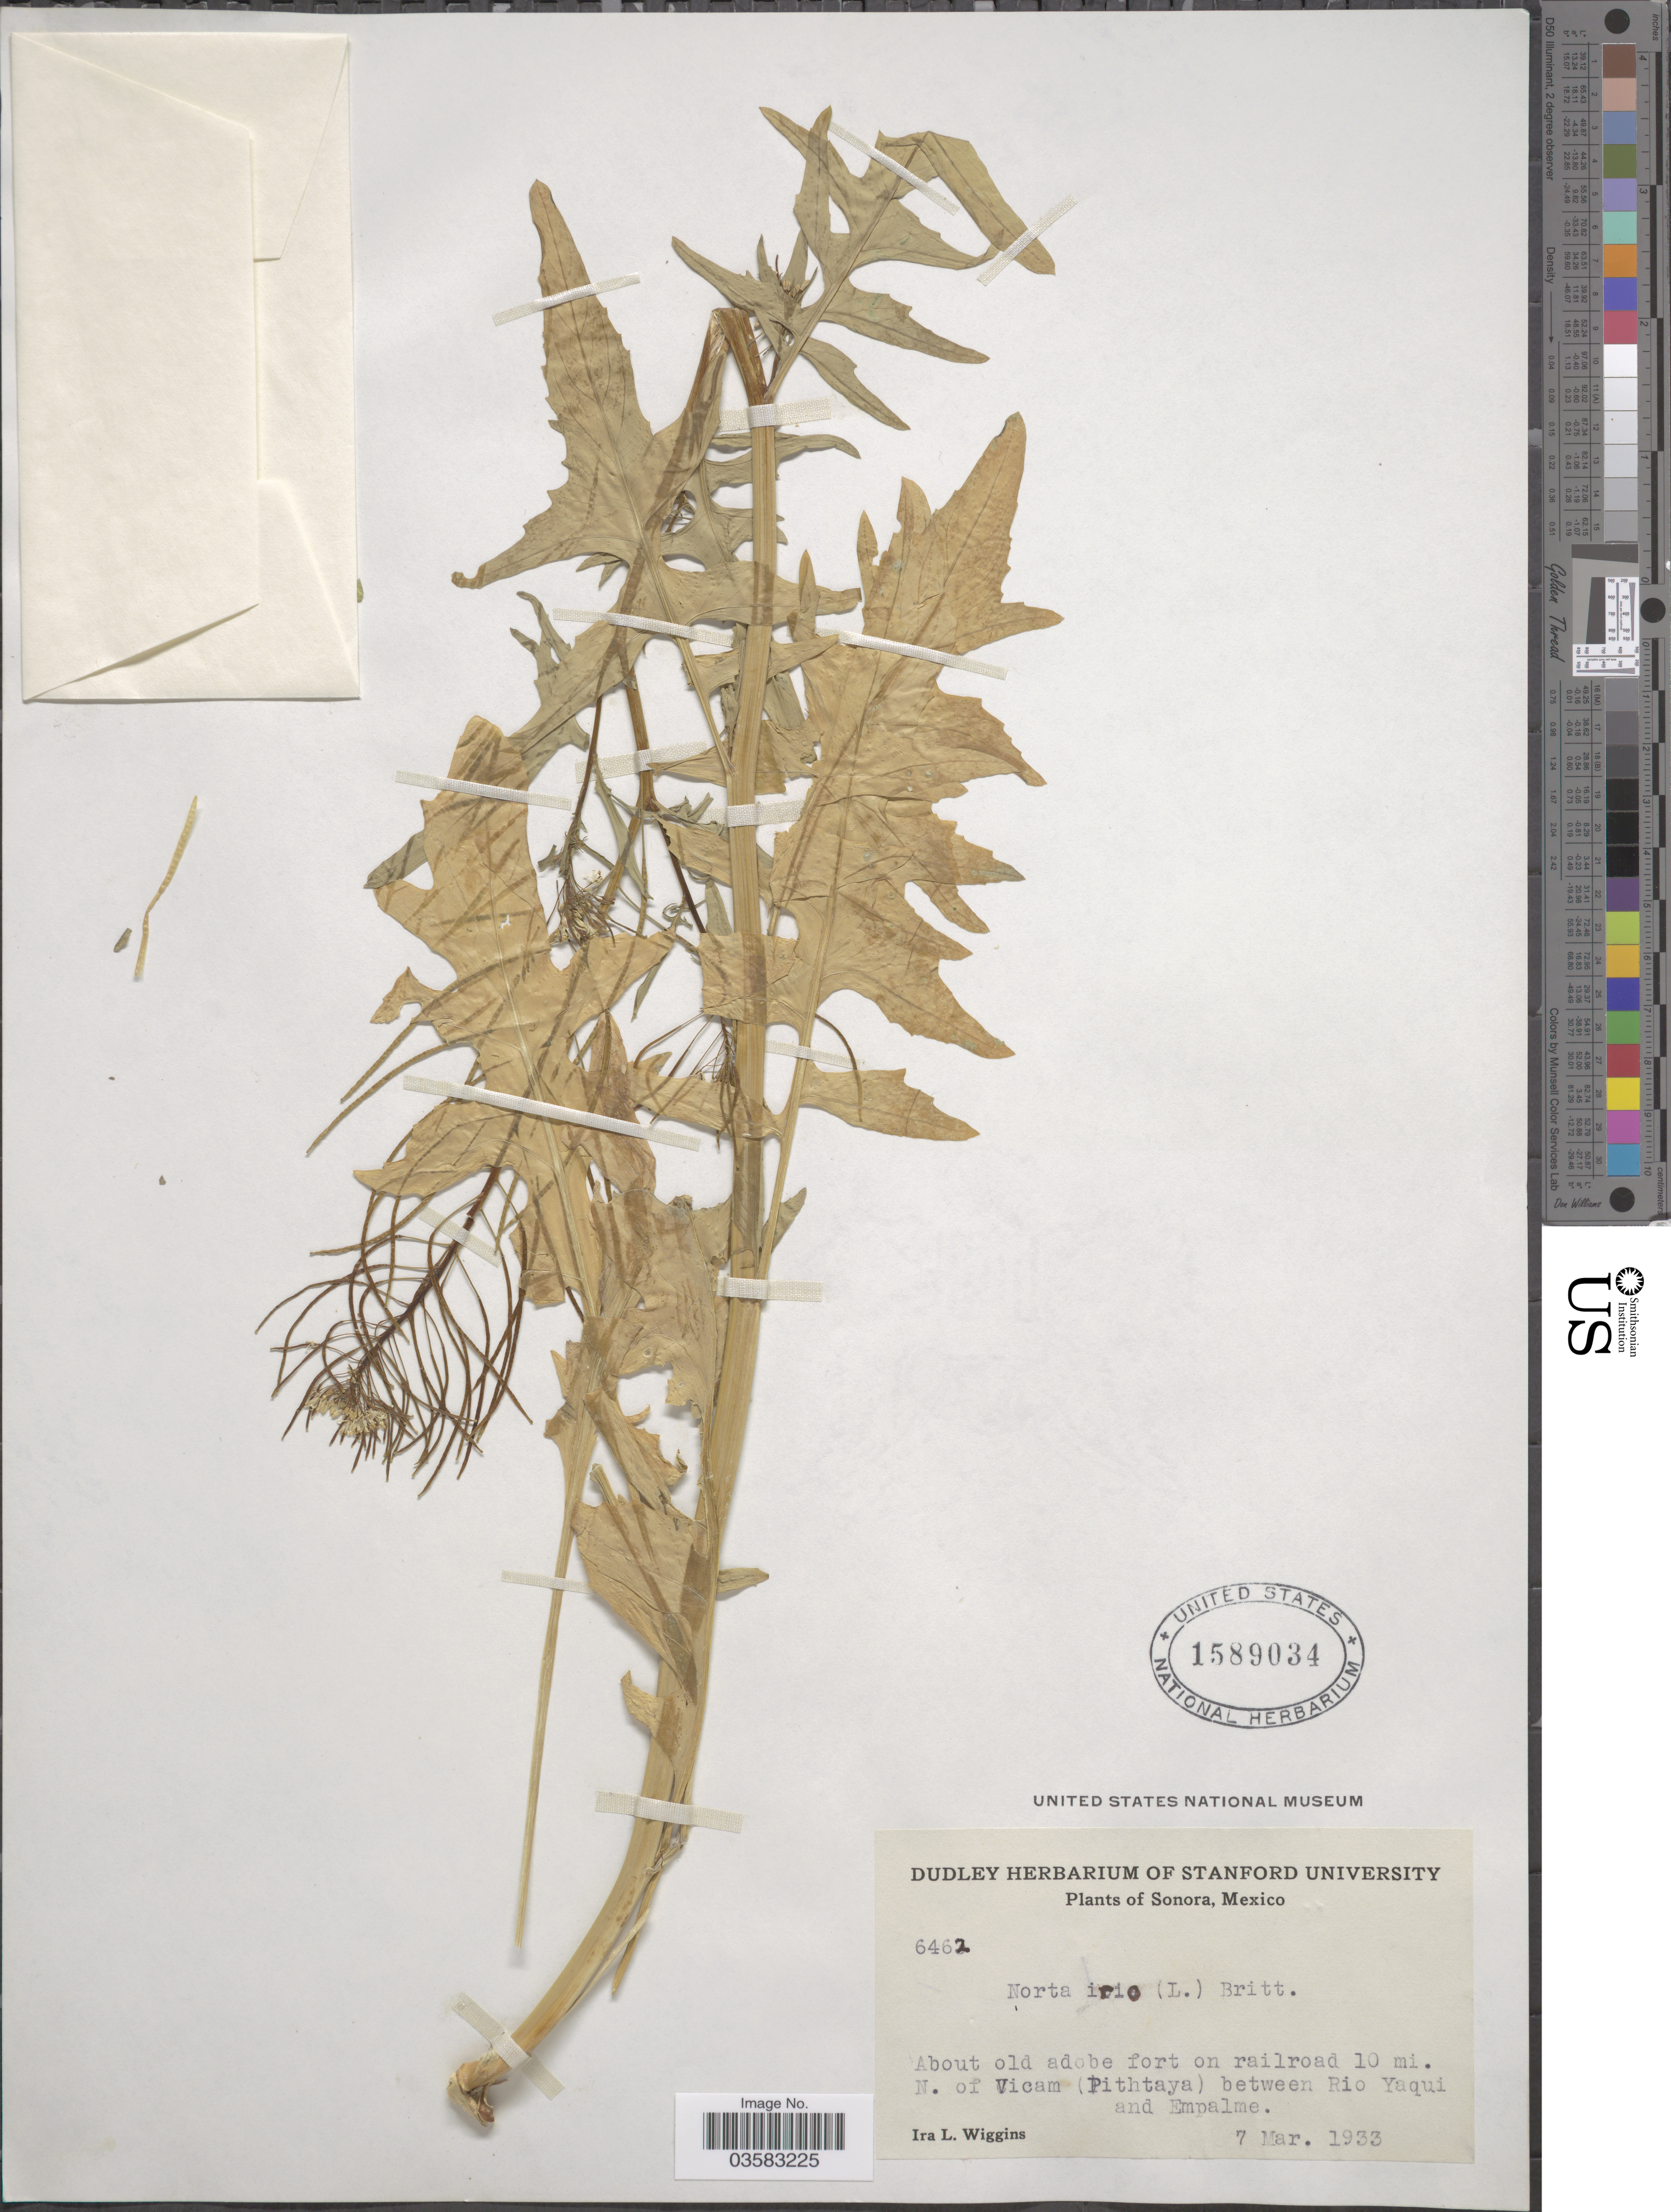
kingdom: Plantae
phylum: Tracheophyta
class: Magnoliopsida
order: Brassicales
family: Brassicaceae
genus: Sisymbrium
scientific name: Sisymbrium irio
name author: L.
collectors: I. L. Wiggins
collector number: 6462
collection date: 1933-03-07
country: Mexico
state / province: Sonora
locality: About old adobe fort on railroad 10 mi. N. of Vicam (Pithtaya) between Rio Yaqui and Empalme.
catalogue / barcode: US 1589034